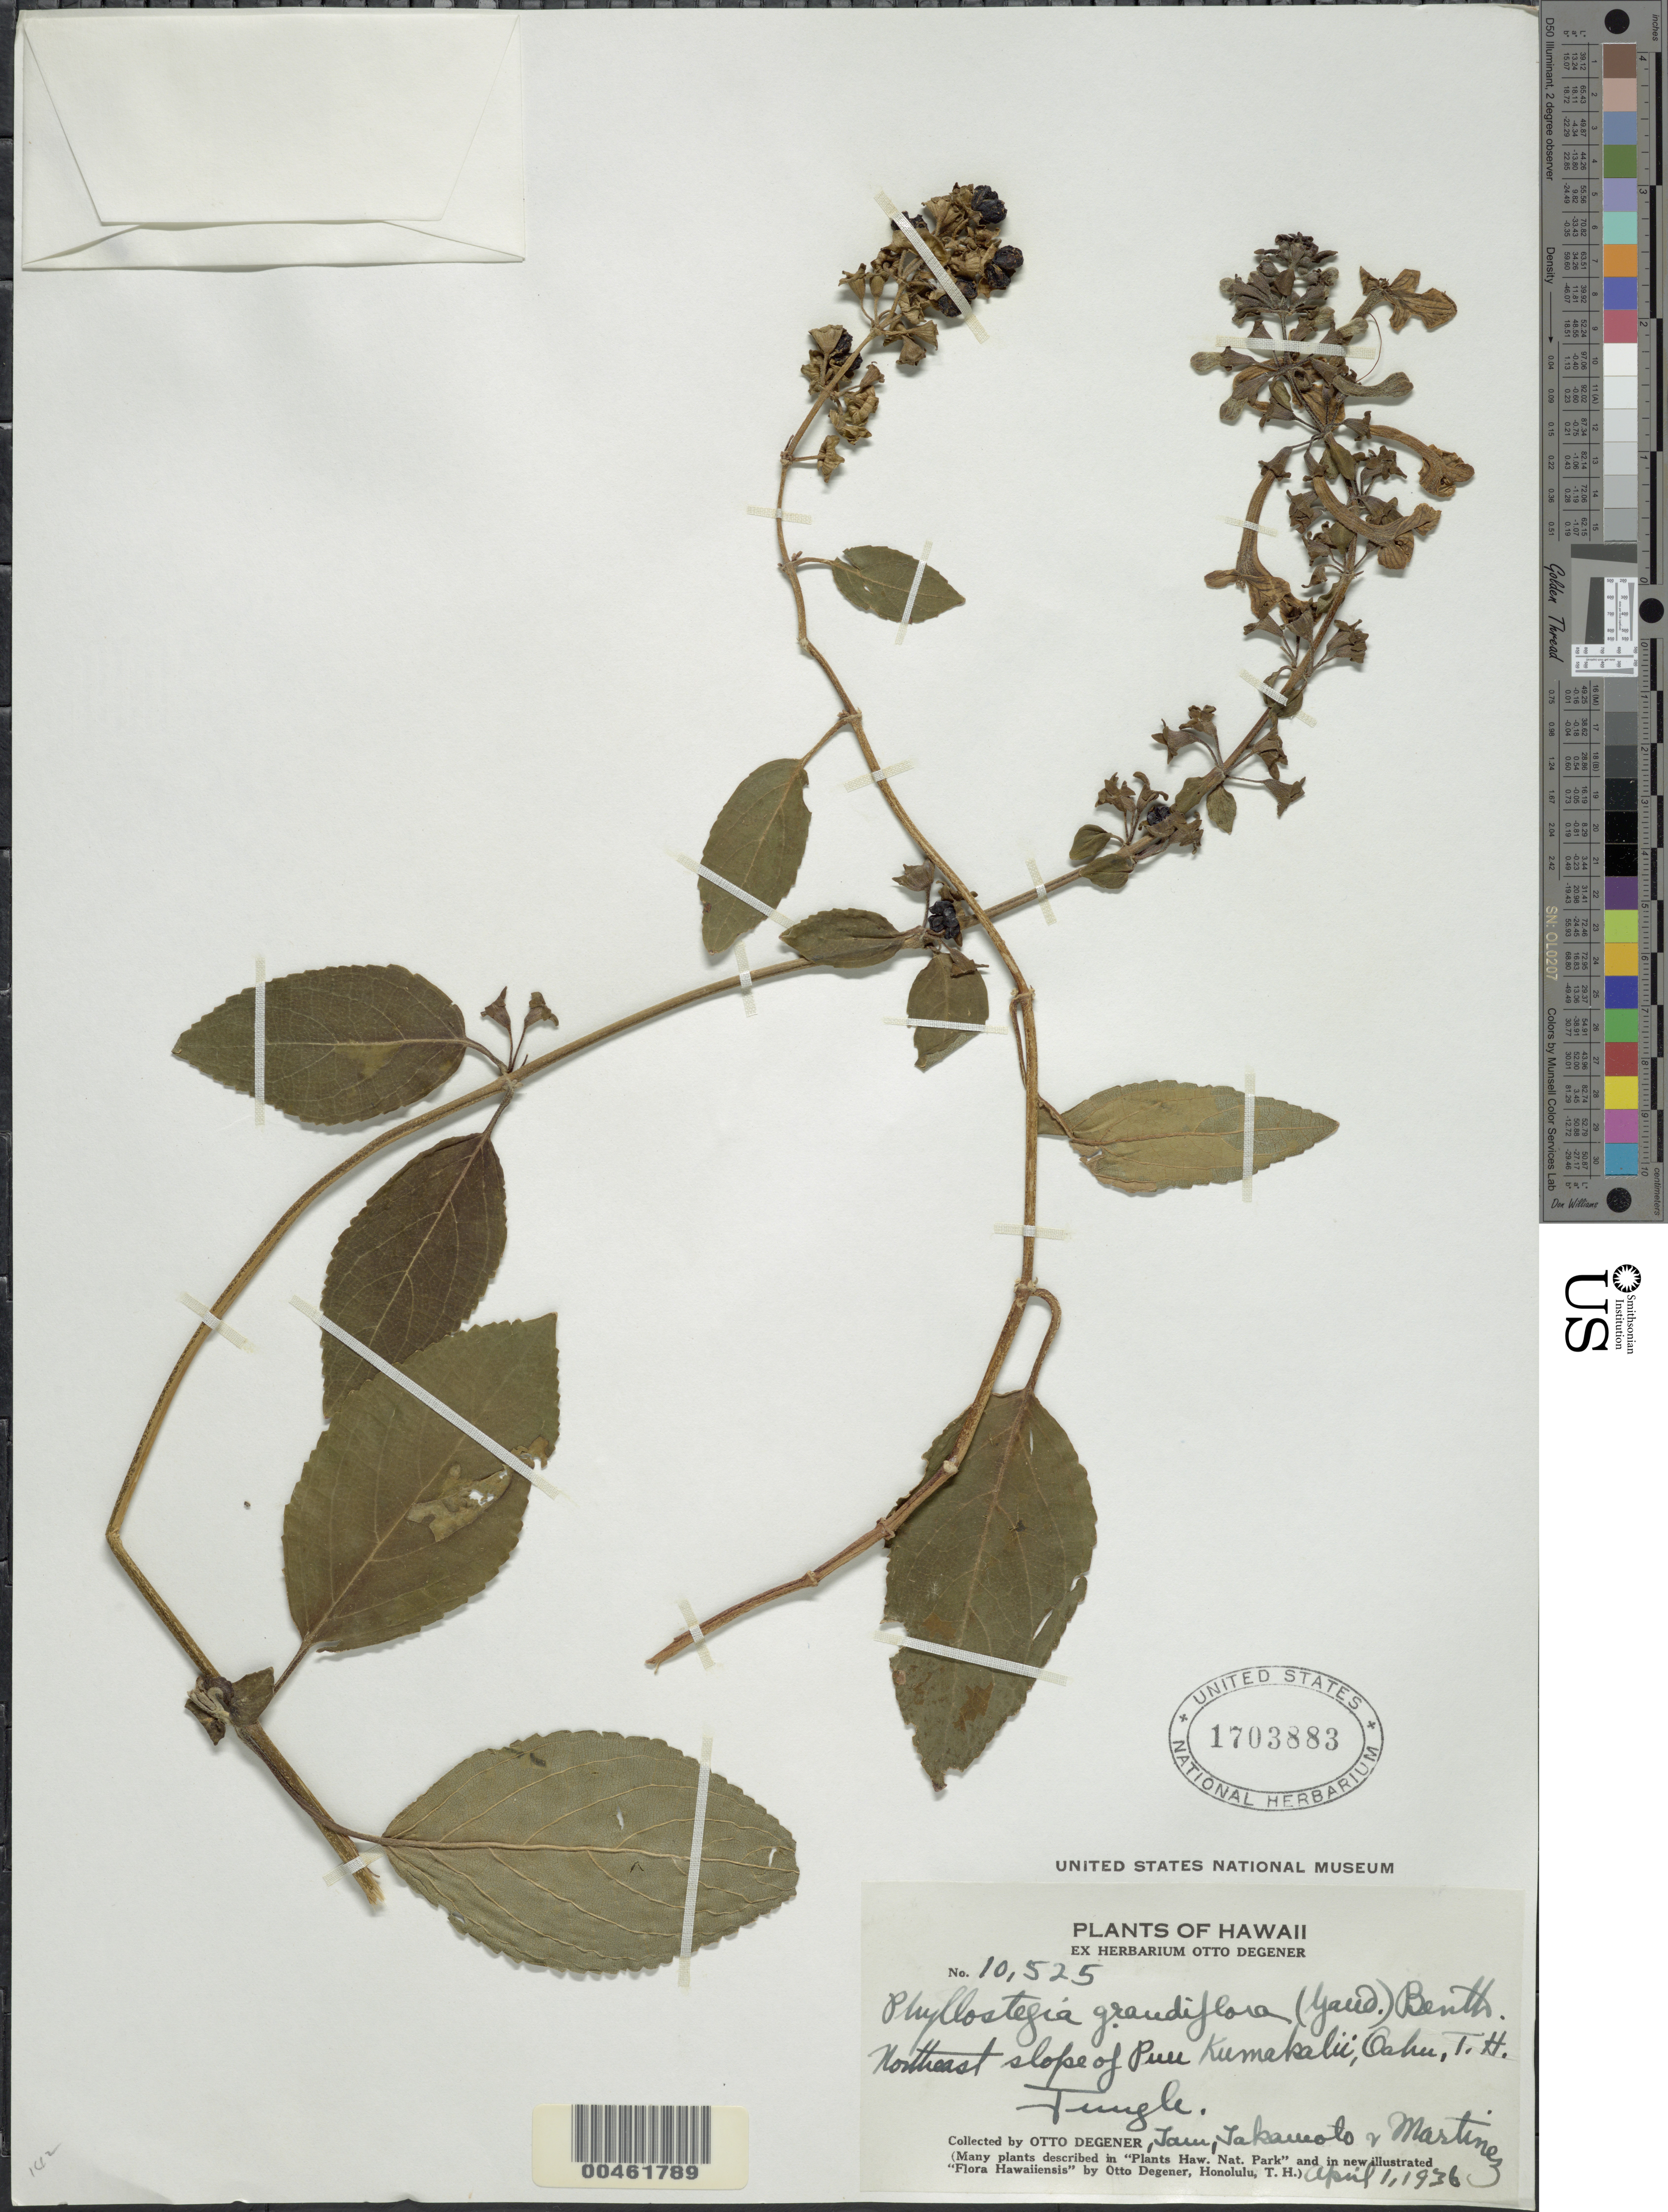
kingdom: Plantae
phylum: Tracheophyta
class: Magnoliopsida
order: Lamiales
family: Lamiaceae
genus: Phyllostegia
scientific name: Phyllostegia grandiflora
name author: (Gaudich.) Benth.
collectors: O. Degener, Tam, -. Takamoto & -- Martinez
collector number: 10525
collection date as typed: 1 Apr 1936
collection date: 1936-04-01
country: United States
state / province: Hawaii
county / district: Honolulu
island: Oahu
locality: Northeast slope of Puu Kumekalii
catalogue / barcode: US 1703883